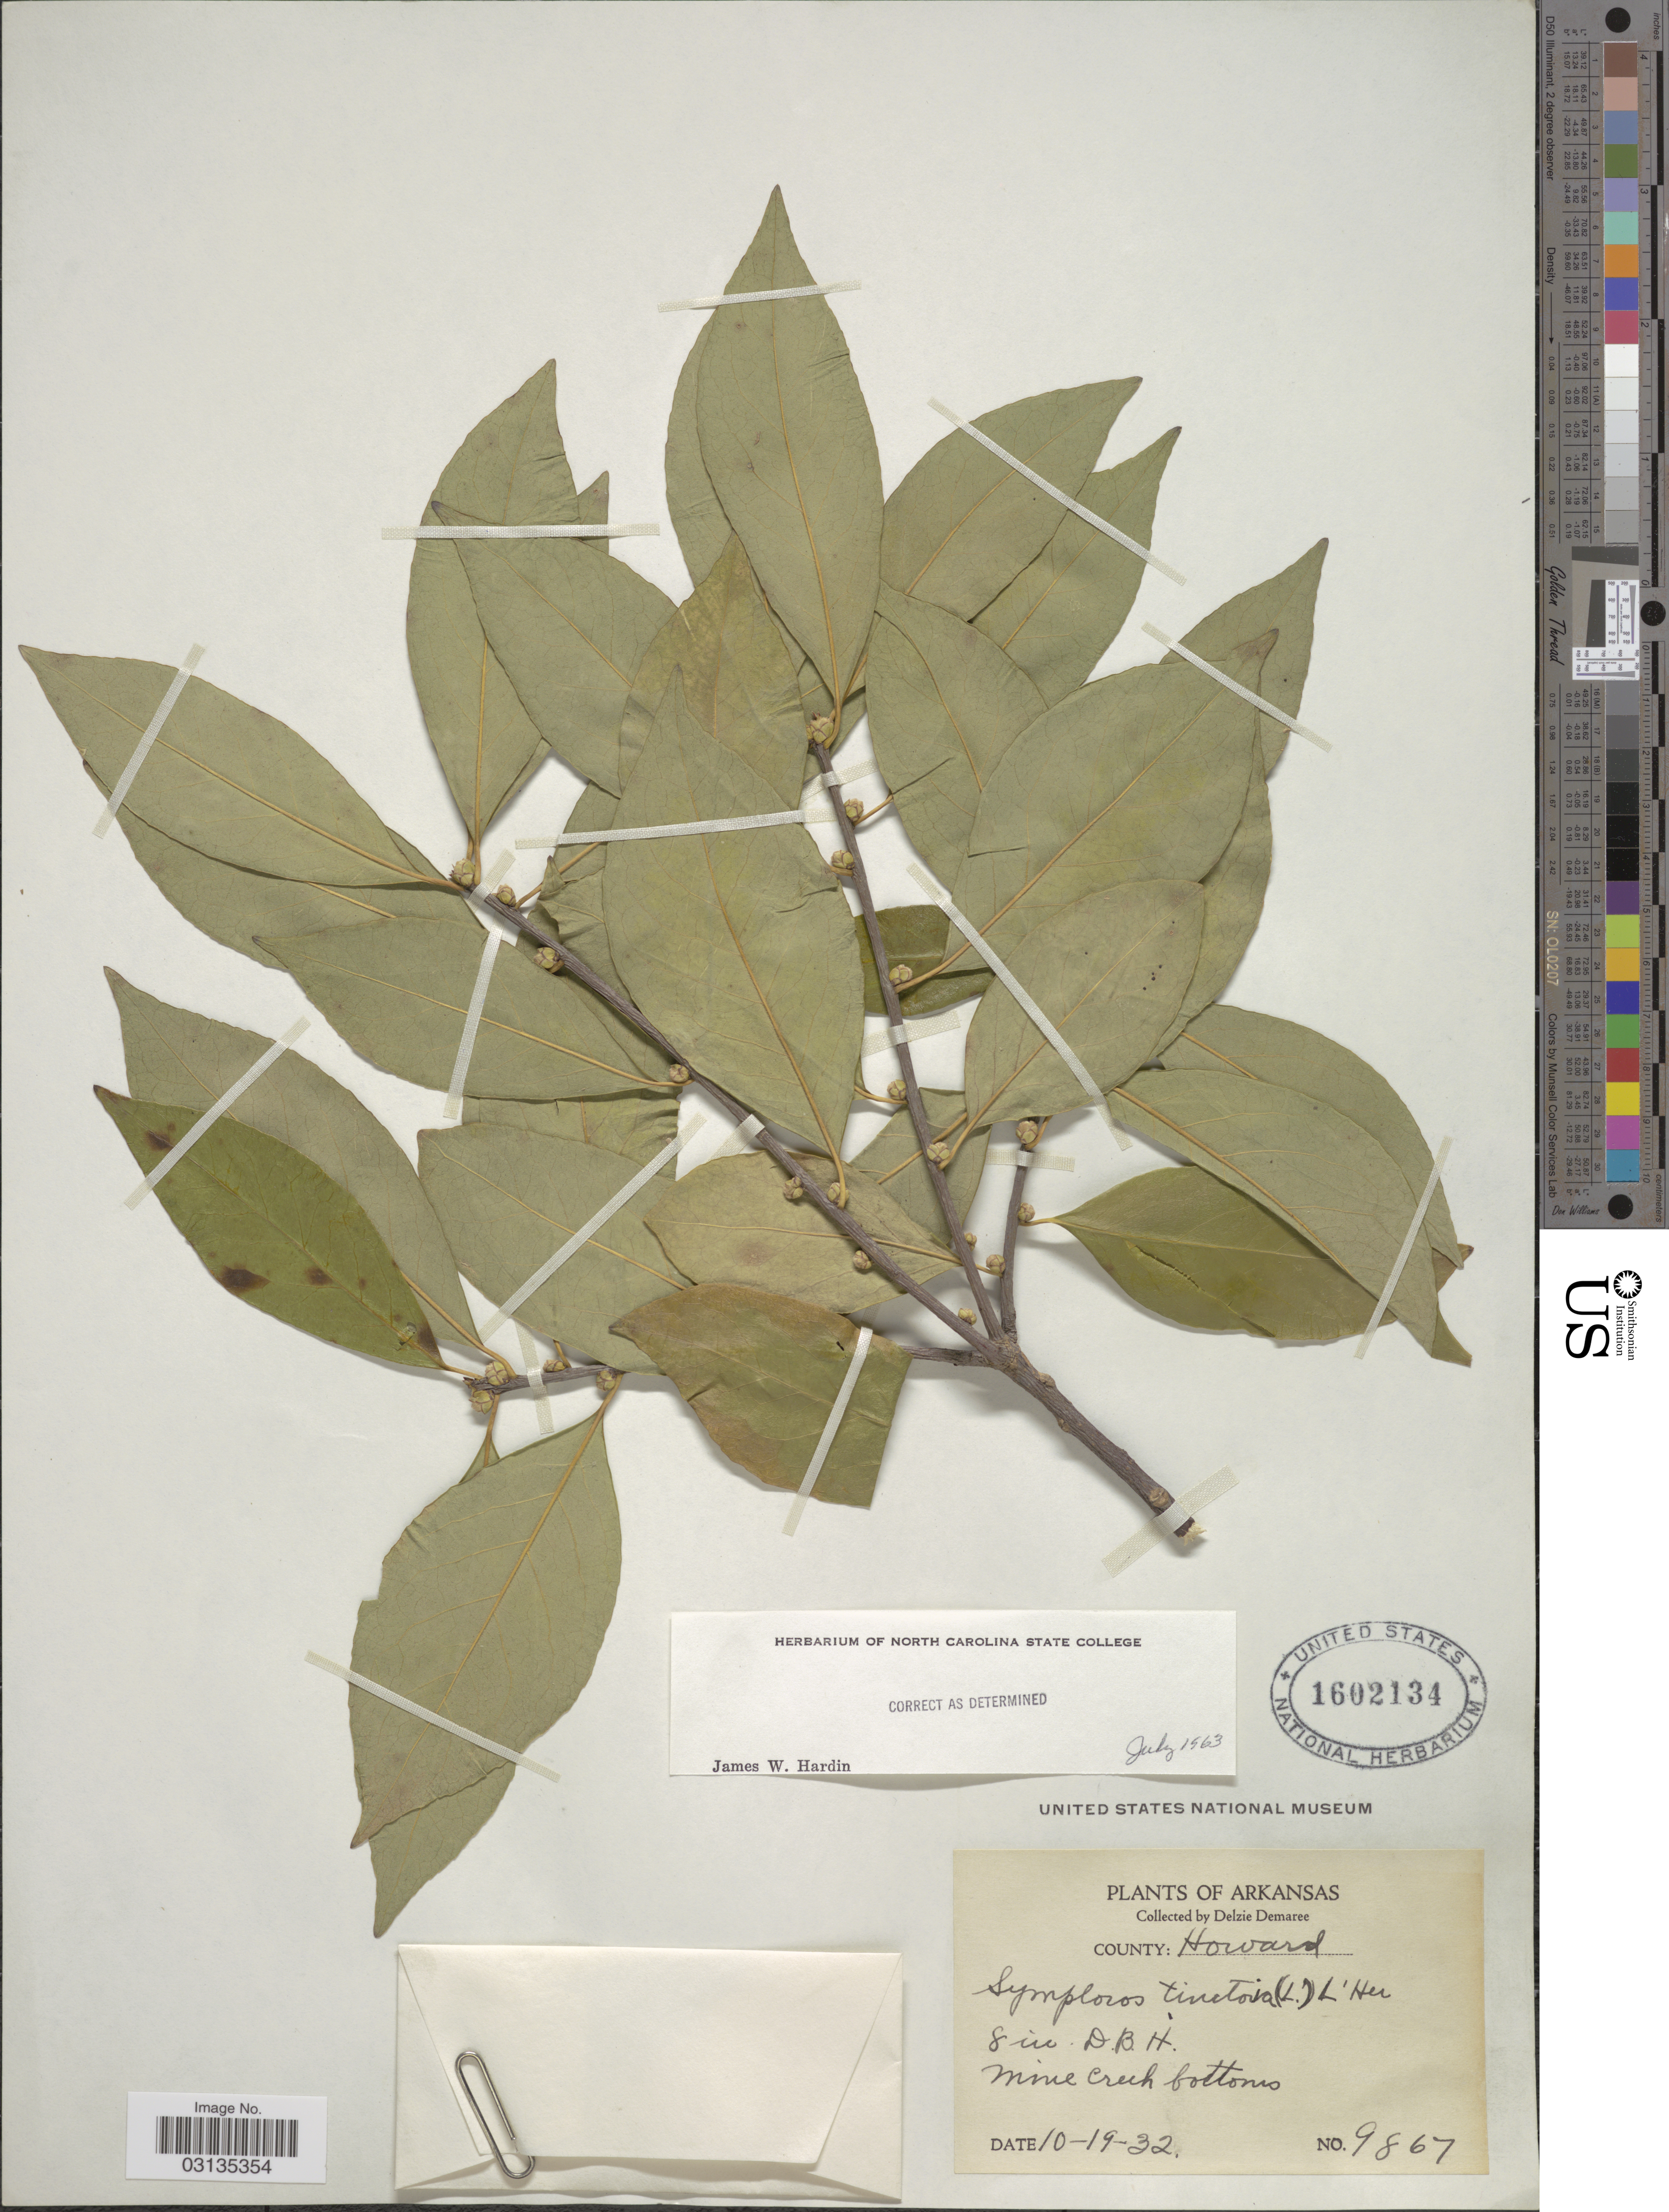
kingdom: Plantae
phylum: Tracheophyta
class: Magnoliopsida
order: Ericales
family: Symplocaceae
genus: Symplocos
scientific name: Symplocos tinctoria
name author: (L.) L'Hér.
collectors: D. Demaree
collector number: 9867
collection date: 1932-10-19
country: United States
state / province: Arkansas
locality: County: Howard, Mine Creek bottoms.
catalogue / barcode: US 1602134